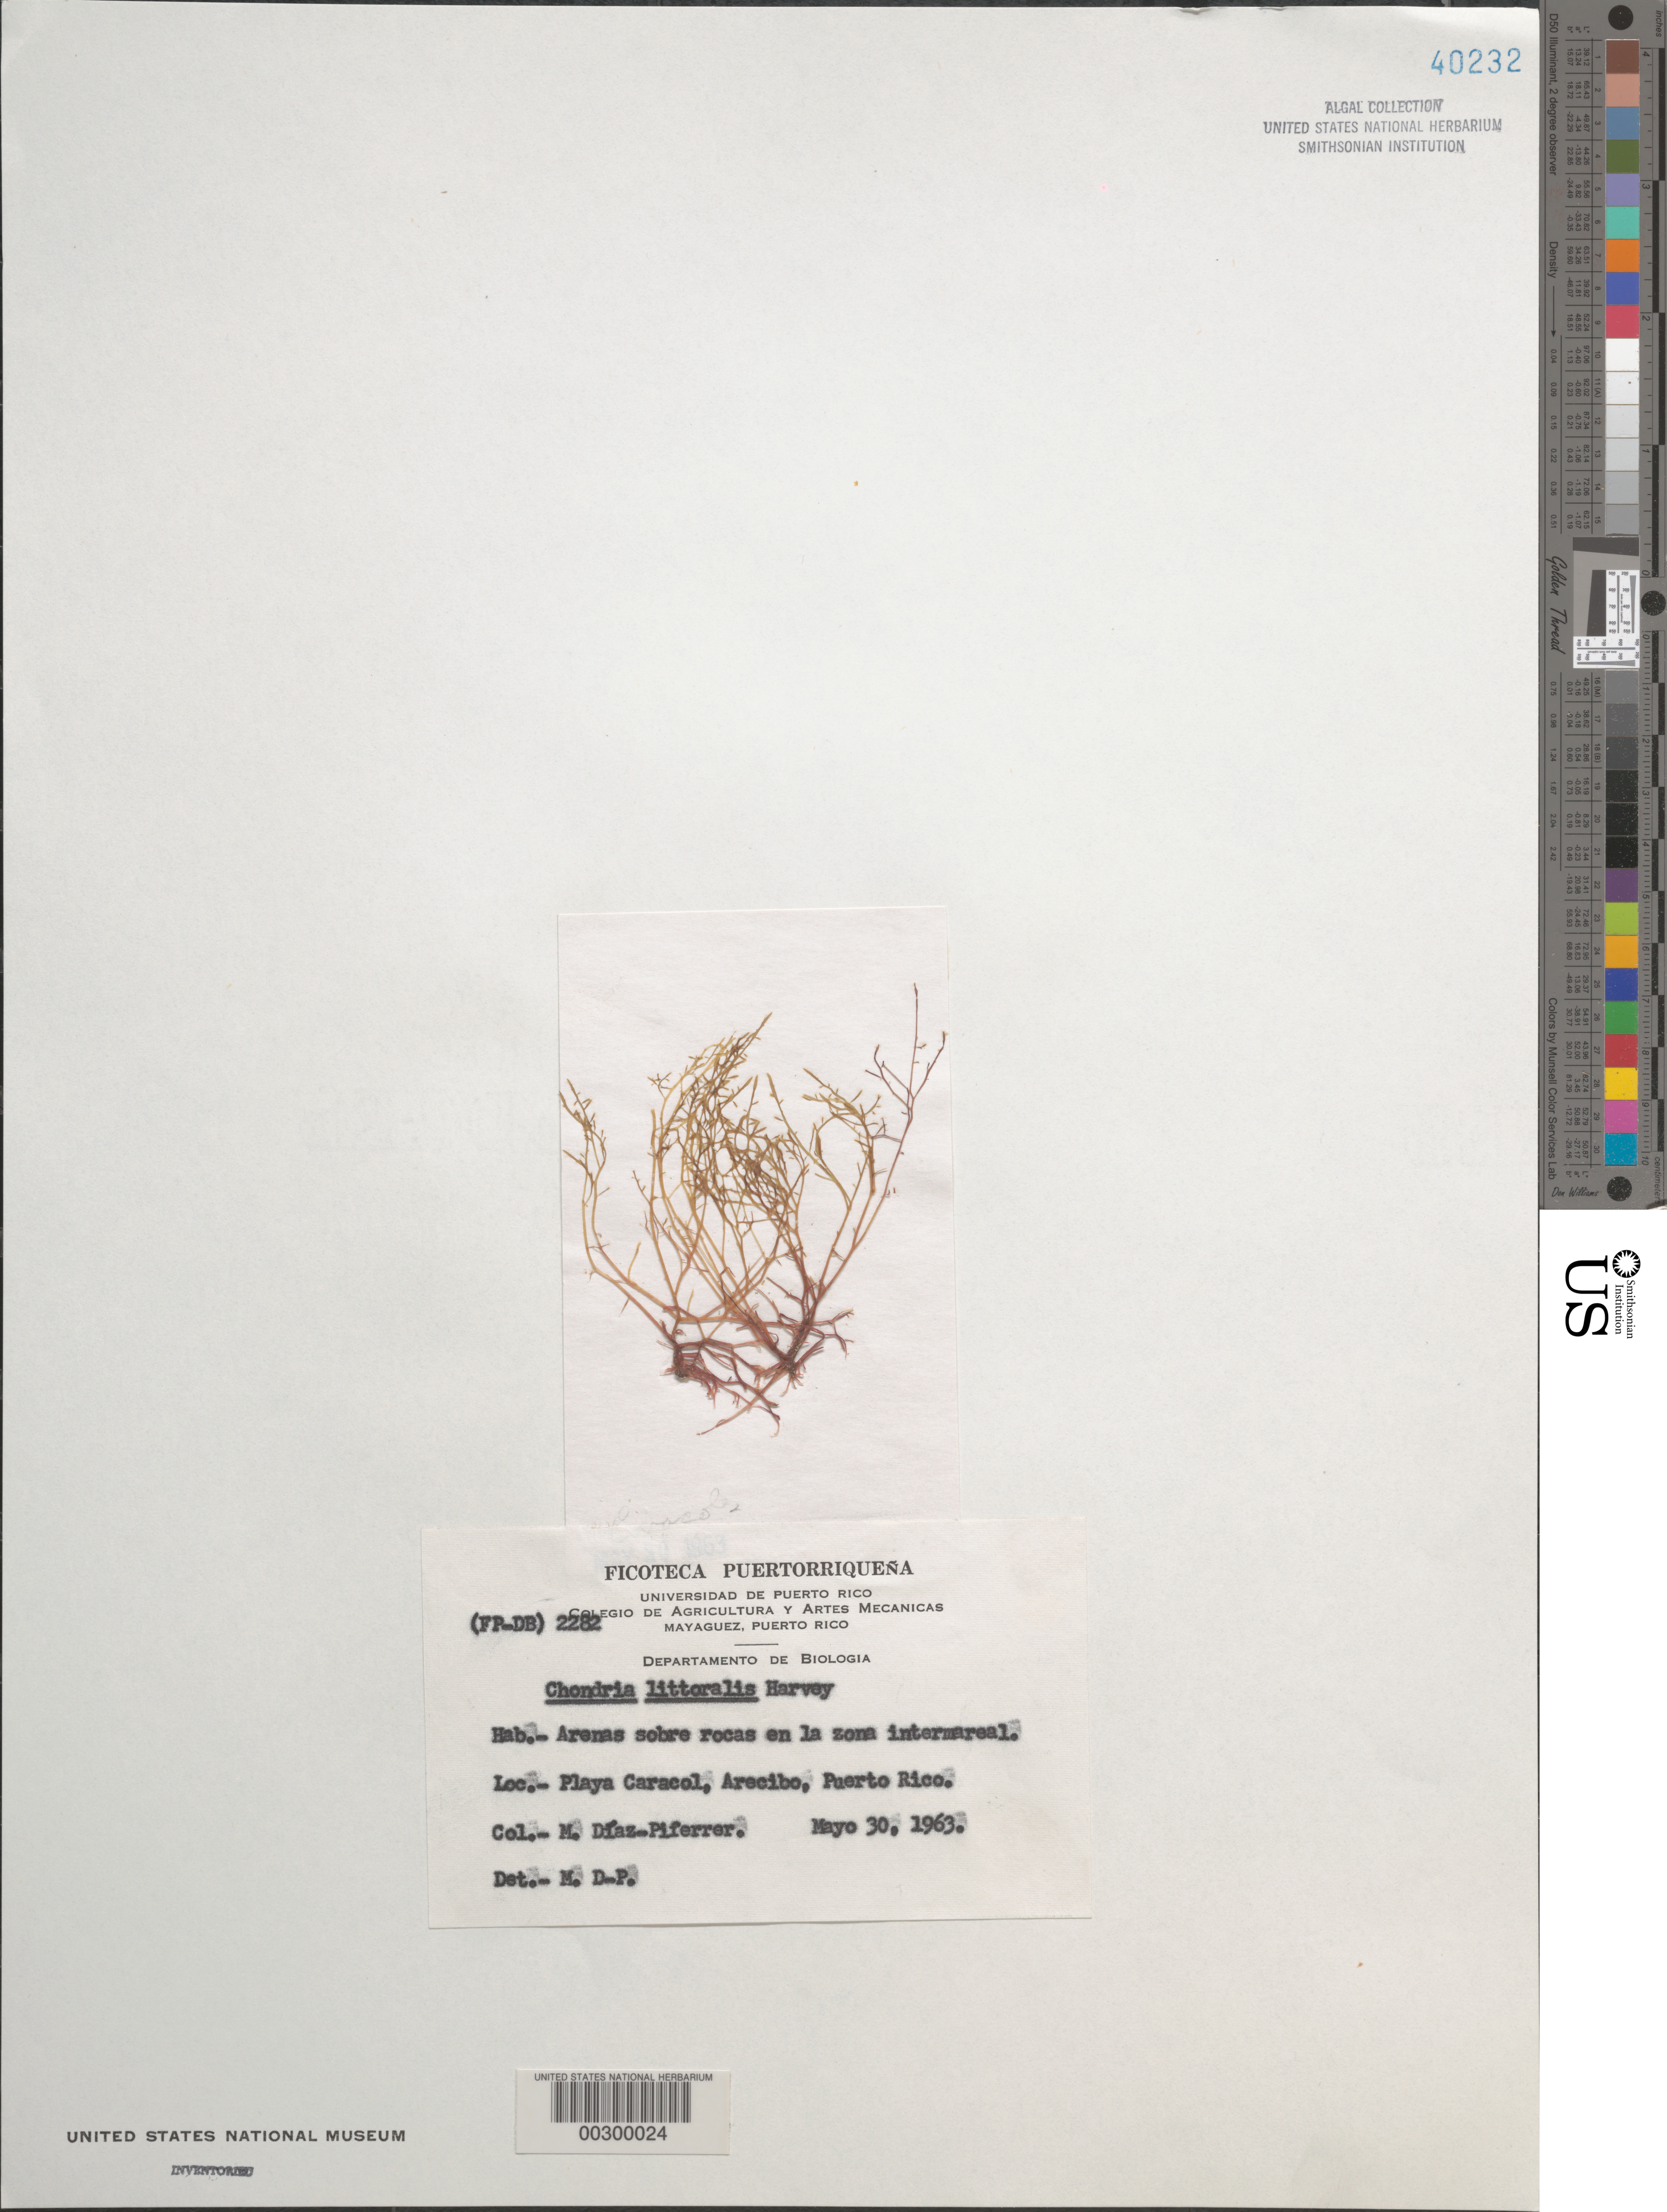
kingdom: Plantae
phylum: Rhodophyta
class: Florideophyceae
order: Ceramiales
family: Rhodomelaceae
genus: Chondria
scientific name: Chondria littoralis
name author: Harv.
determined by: Diaz-Piferrer, M.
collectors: M. Diaz-Piferrer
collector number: (fp-db) 2282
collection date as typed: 30 May 1963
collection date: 1963-05-30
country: Puerto Rico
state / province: Arecibo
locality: Playa Caracol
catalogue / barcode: US 40232